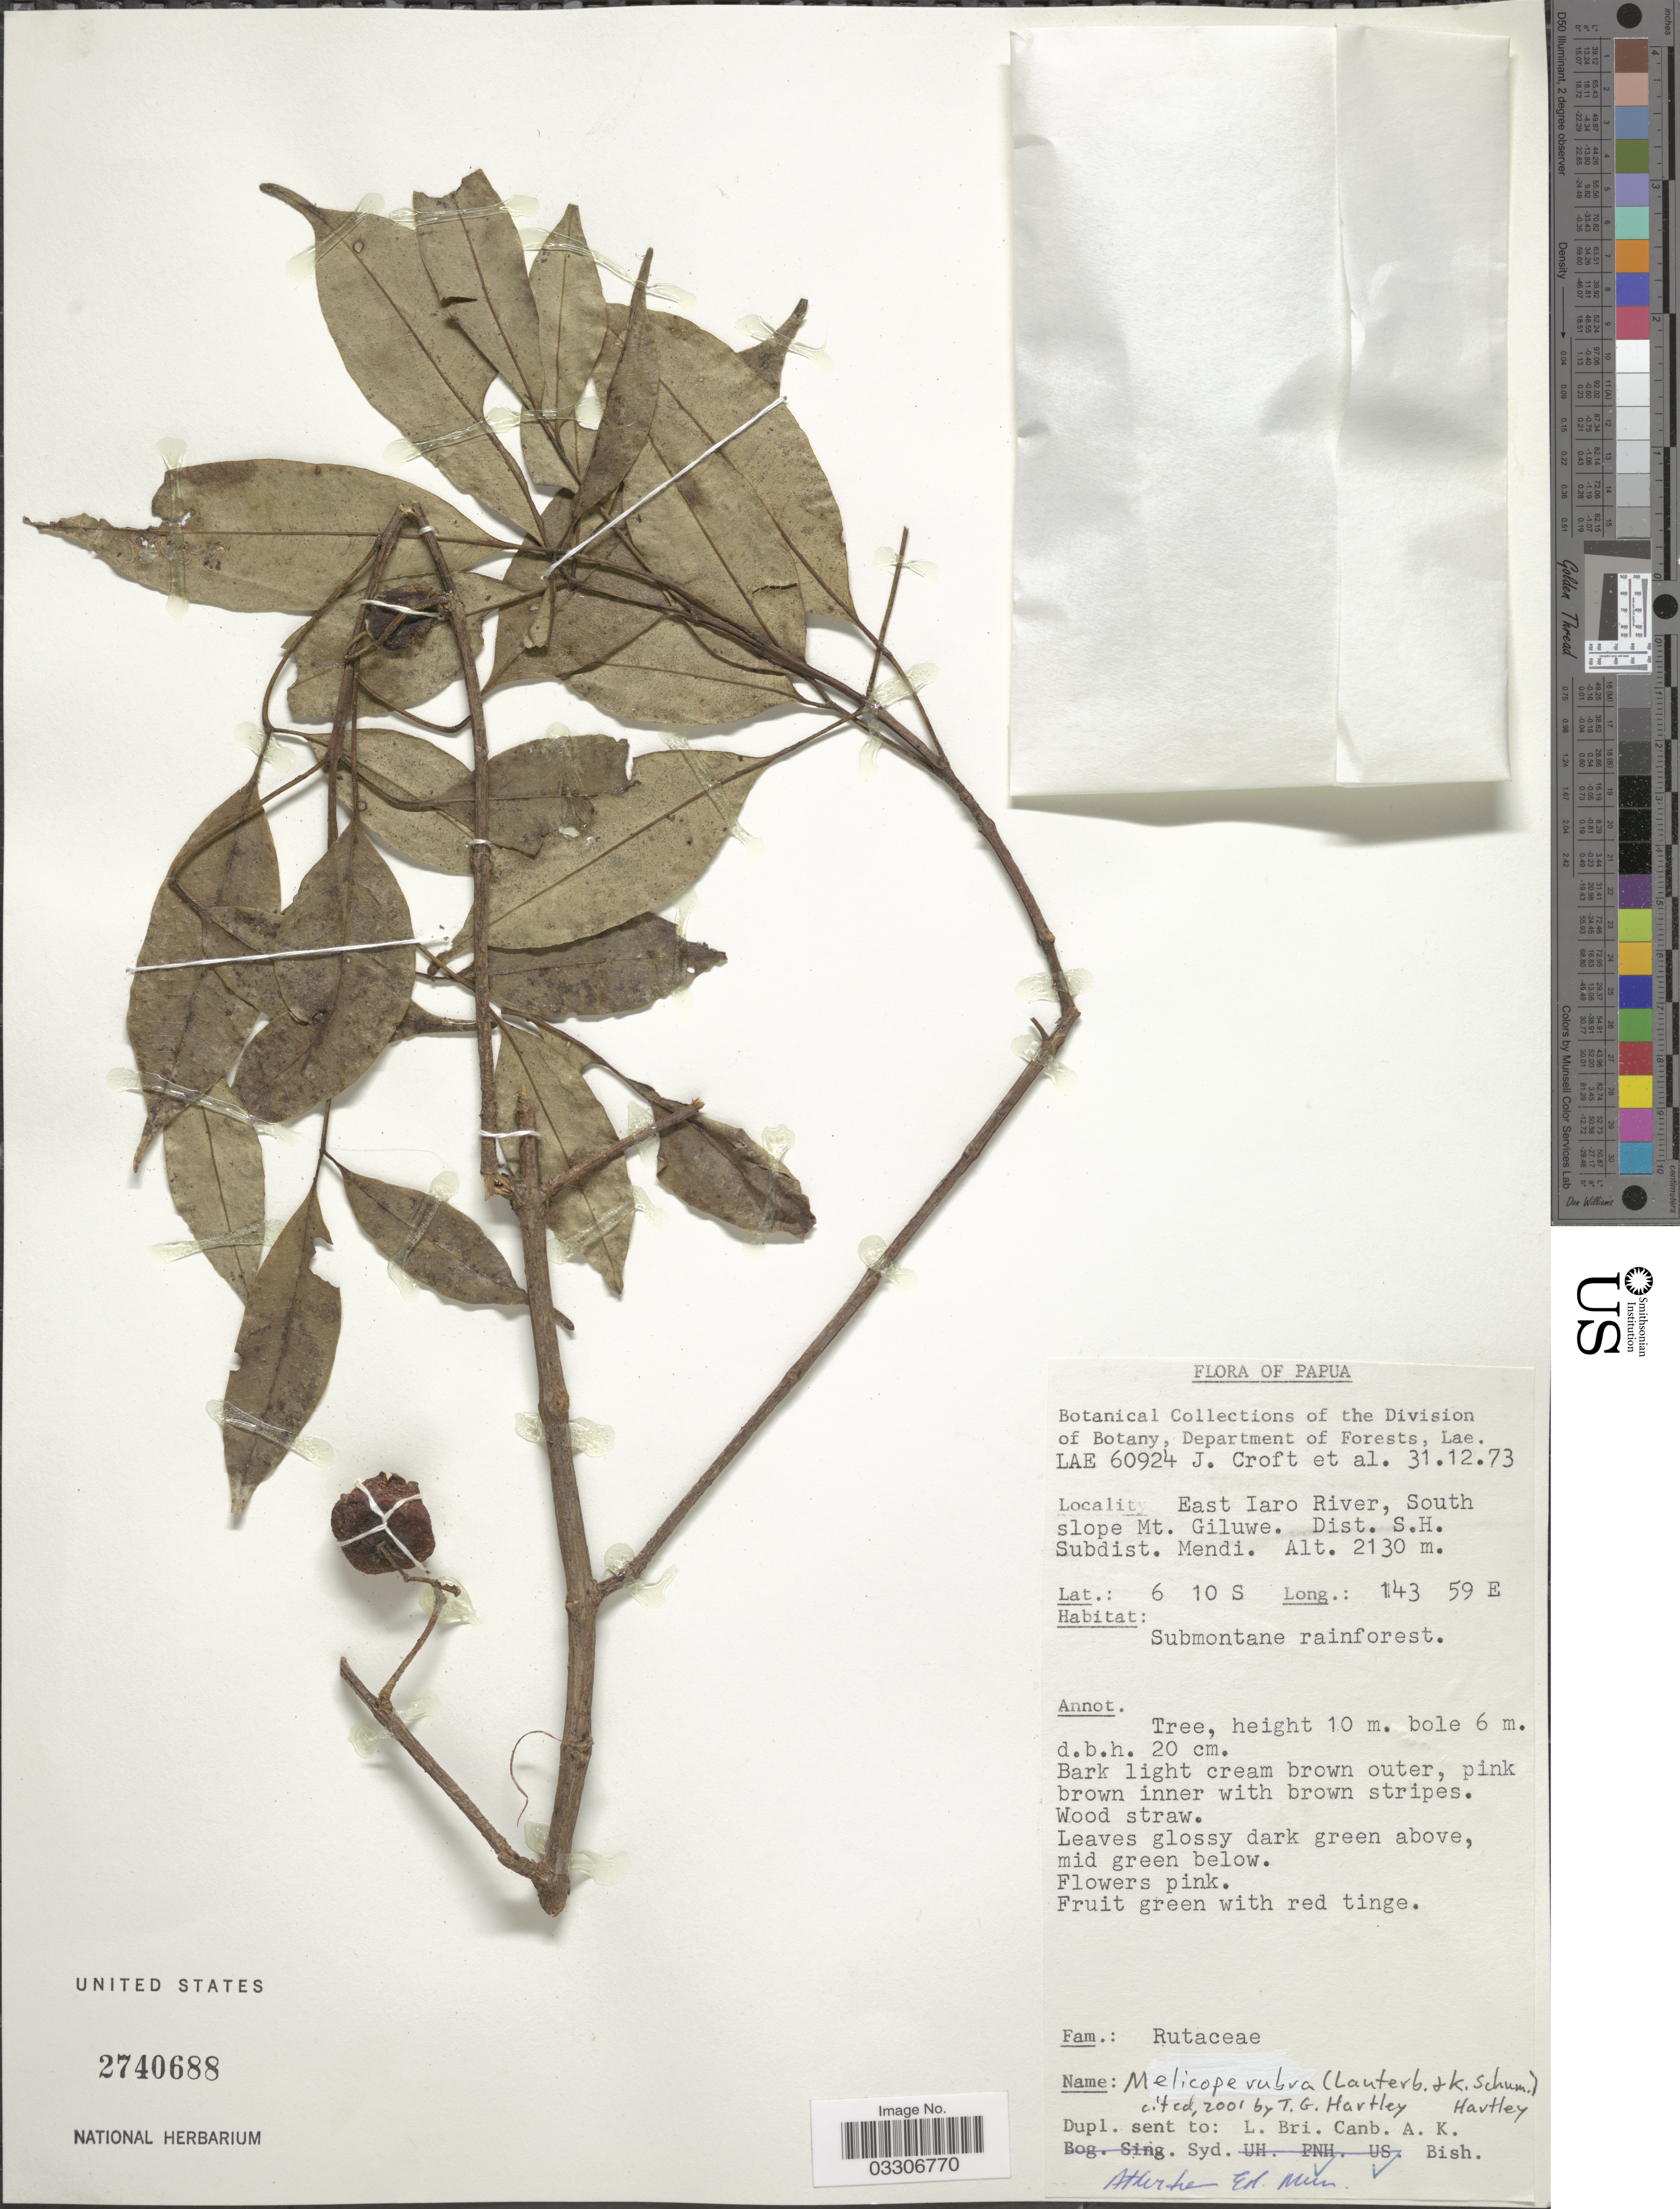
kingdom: Plantae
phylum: Tracheophyta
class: Magnoliopsida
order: Sapindales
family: Rutaceae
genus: Melicope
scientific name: Melicope rubra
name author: (Lauterb. & K. Schum.) T.G. Hartley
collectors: J. Croft & et al.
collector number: LAE 60924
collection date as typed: Transcribed d/m/y: 31/12/73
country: Papua New Guinea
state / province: Southern Highlands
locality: Papua. East Iaro River, South slope Mt. Giluwe. Dist. S. H. Subdist. Mendi.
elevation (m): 2130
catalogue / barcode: US 2740688